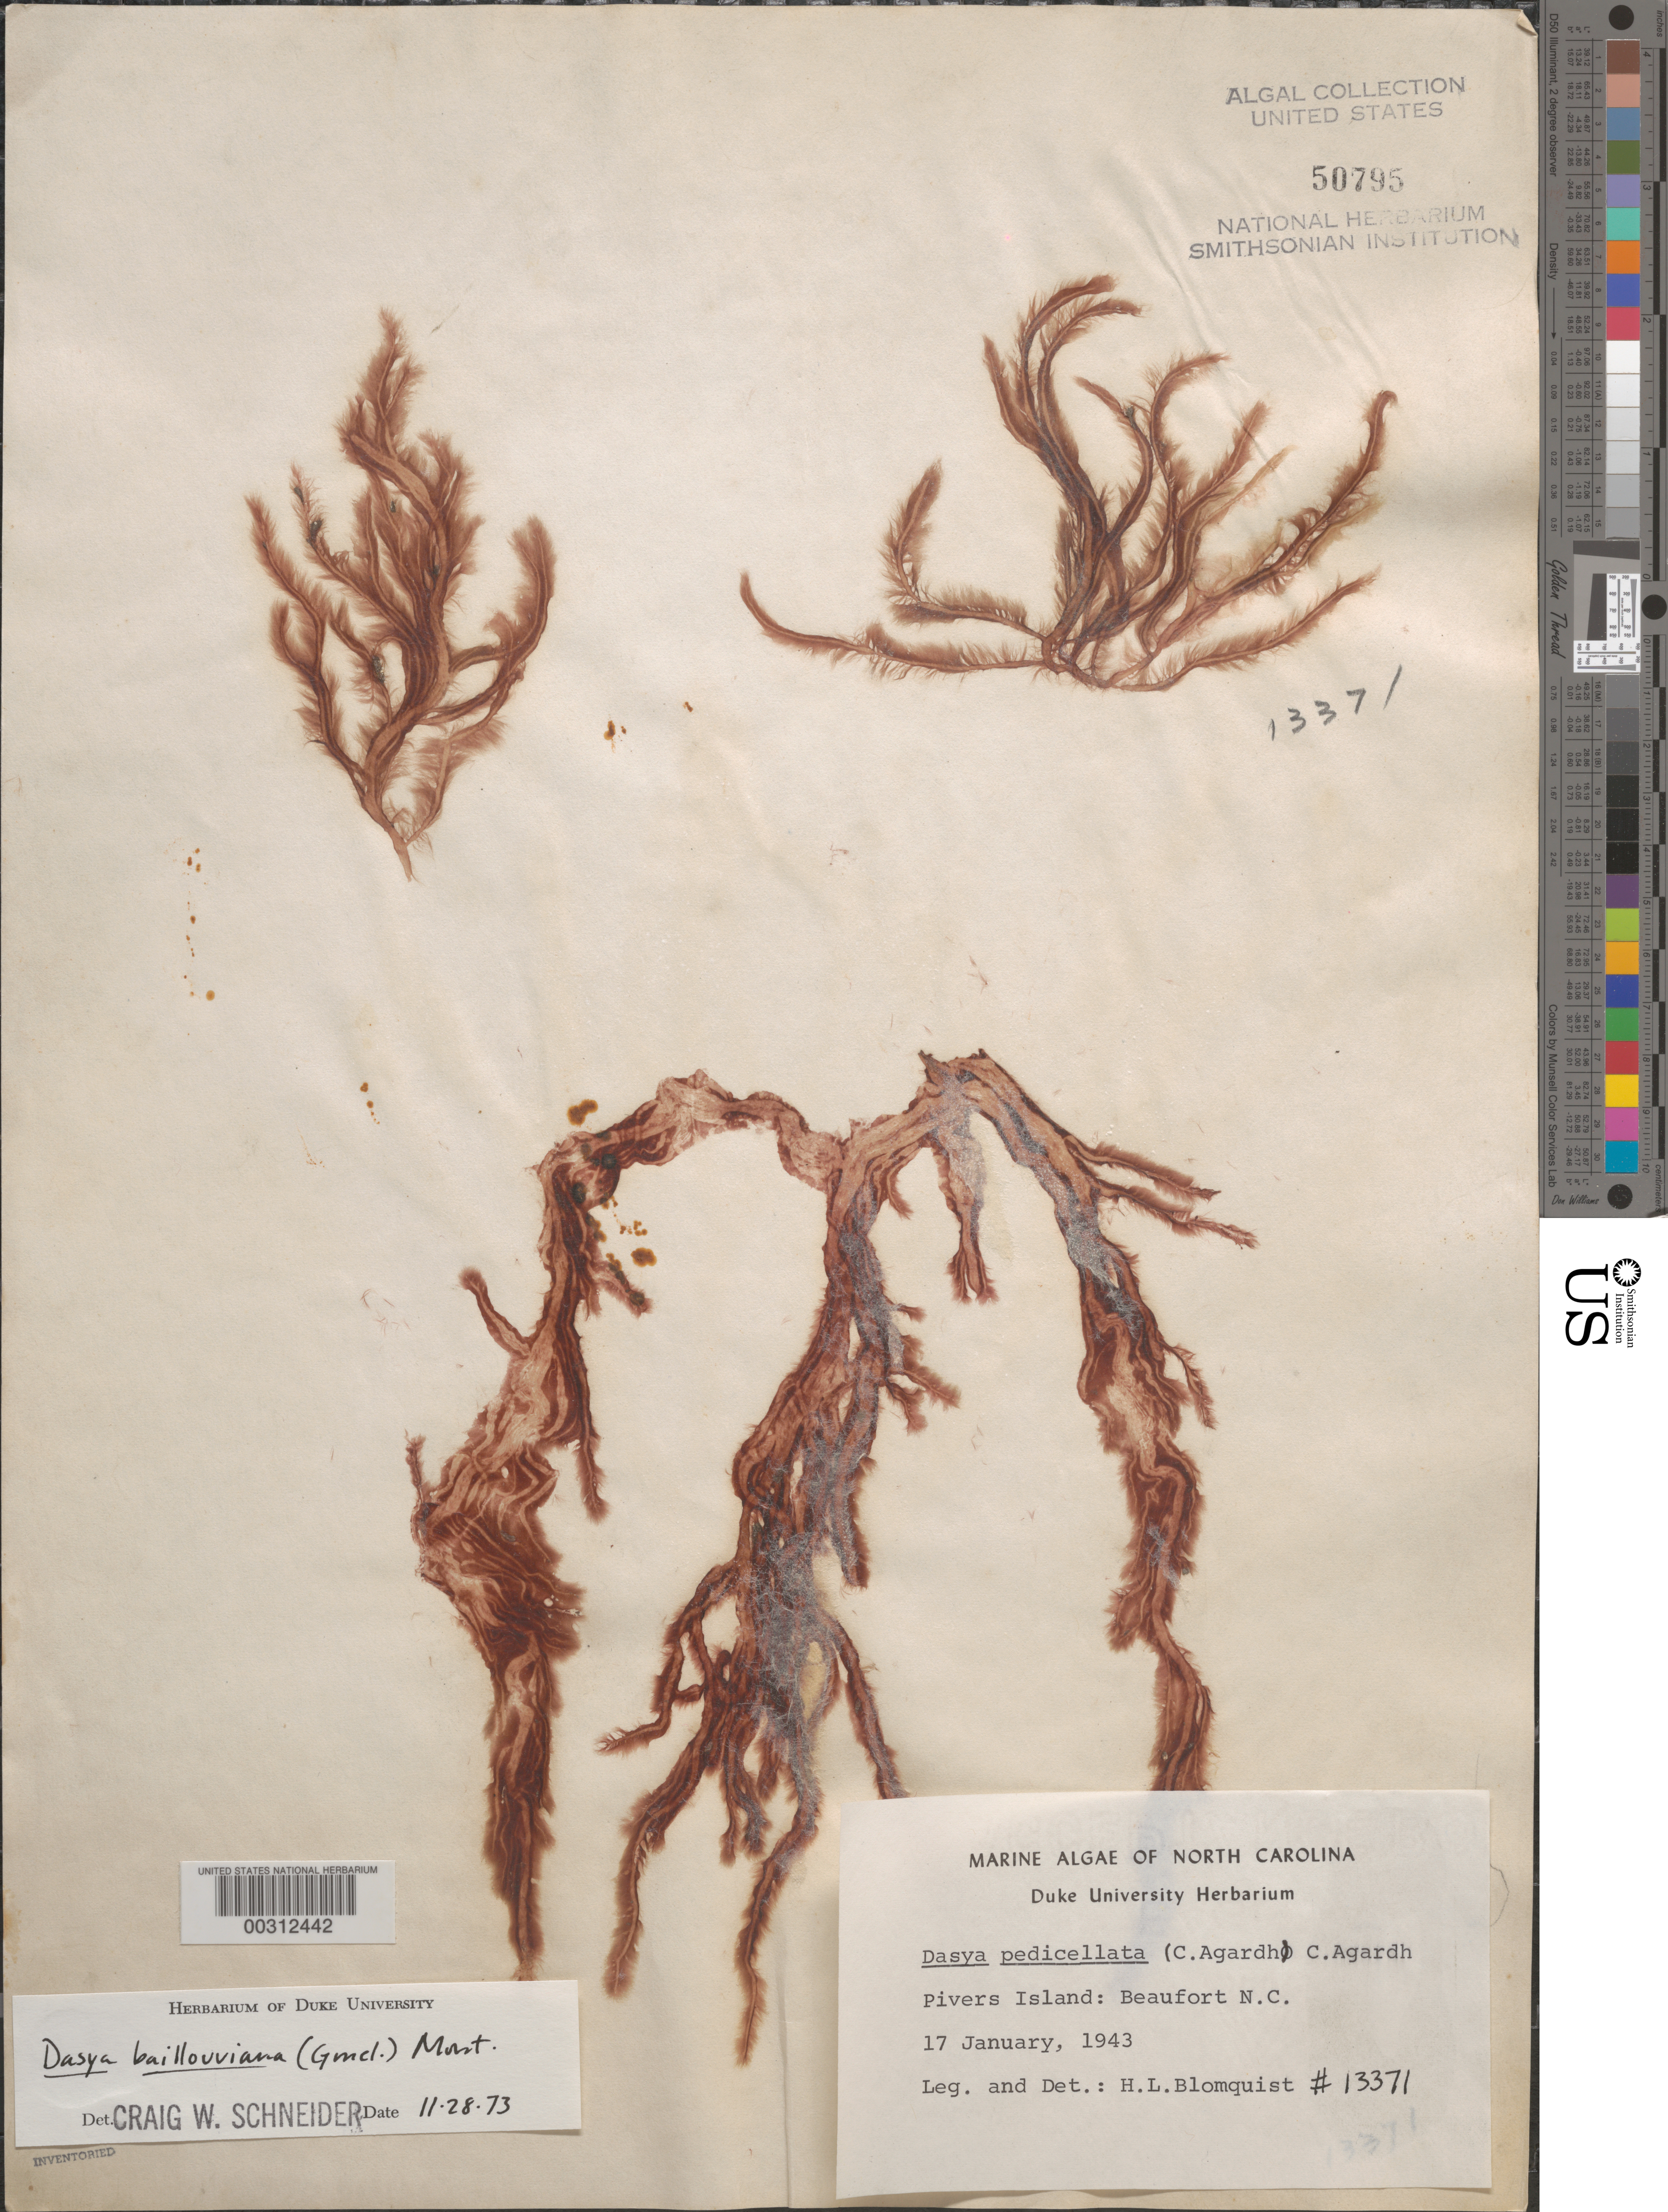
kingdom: Plantae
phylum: Rhodophyta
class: Florideophyceae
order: Ceramiales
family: Dasyaceae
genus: Dasya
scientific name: Dasya pedicellata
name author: (C. Agardh) C. Agardh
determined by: Algae name updating Project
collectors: H. Blomquist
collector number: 13371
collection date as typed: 17 Jan 1943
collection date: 1943-01-17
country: United States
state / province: North Carolina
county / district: Carteret County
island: Pivers Island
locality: Beaufort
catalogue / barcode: US 50795